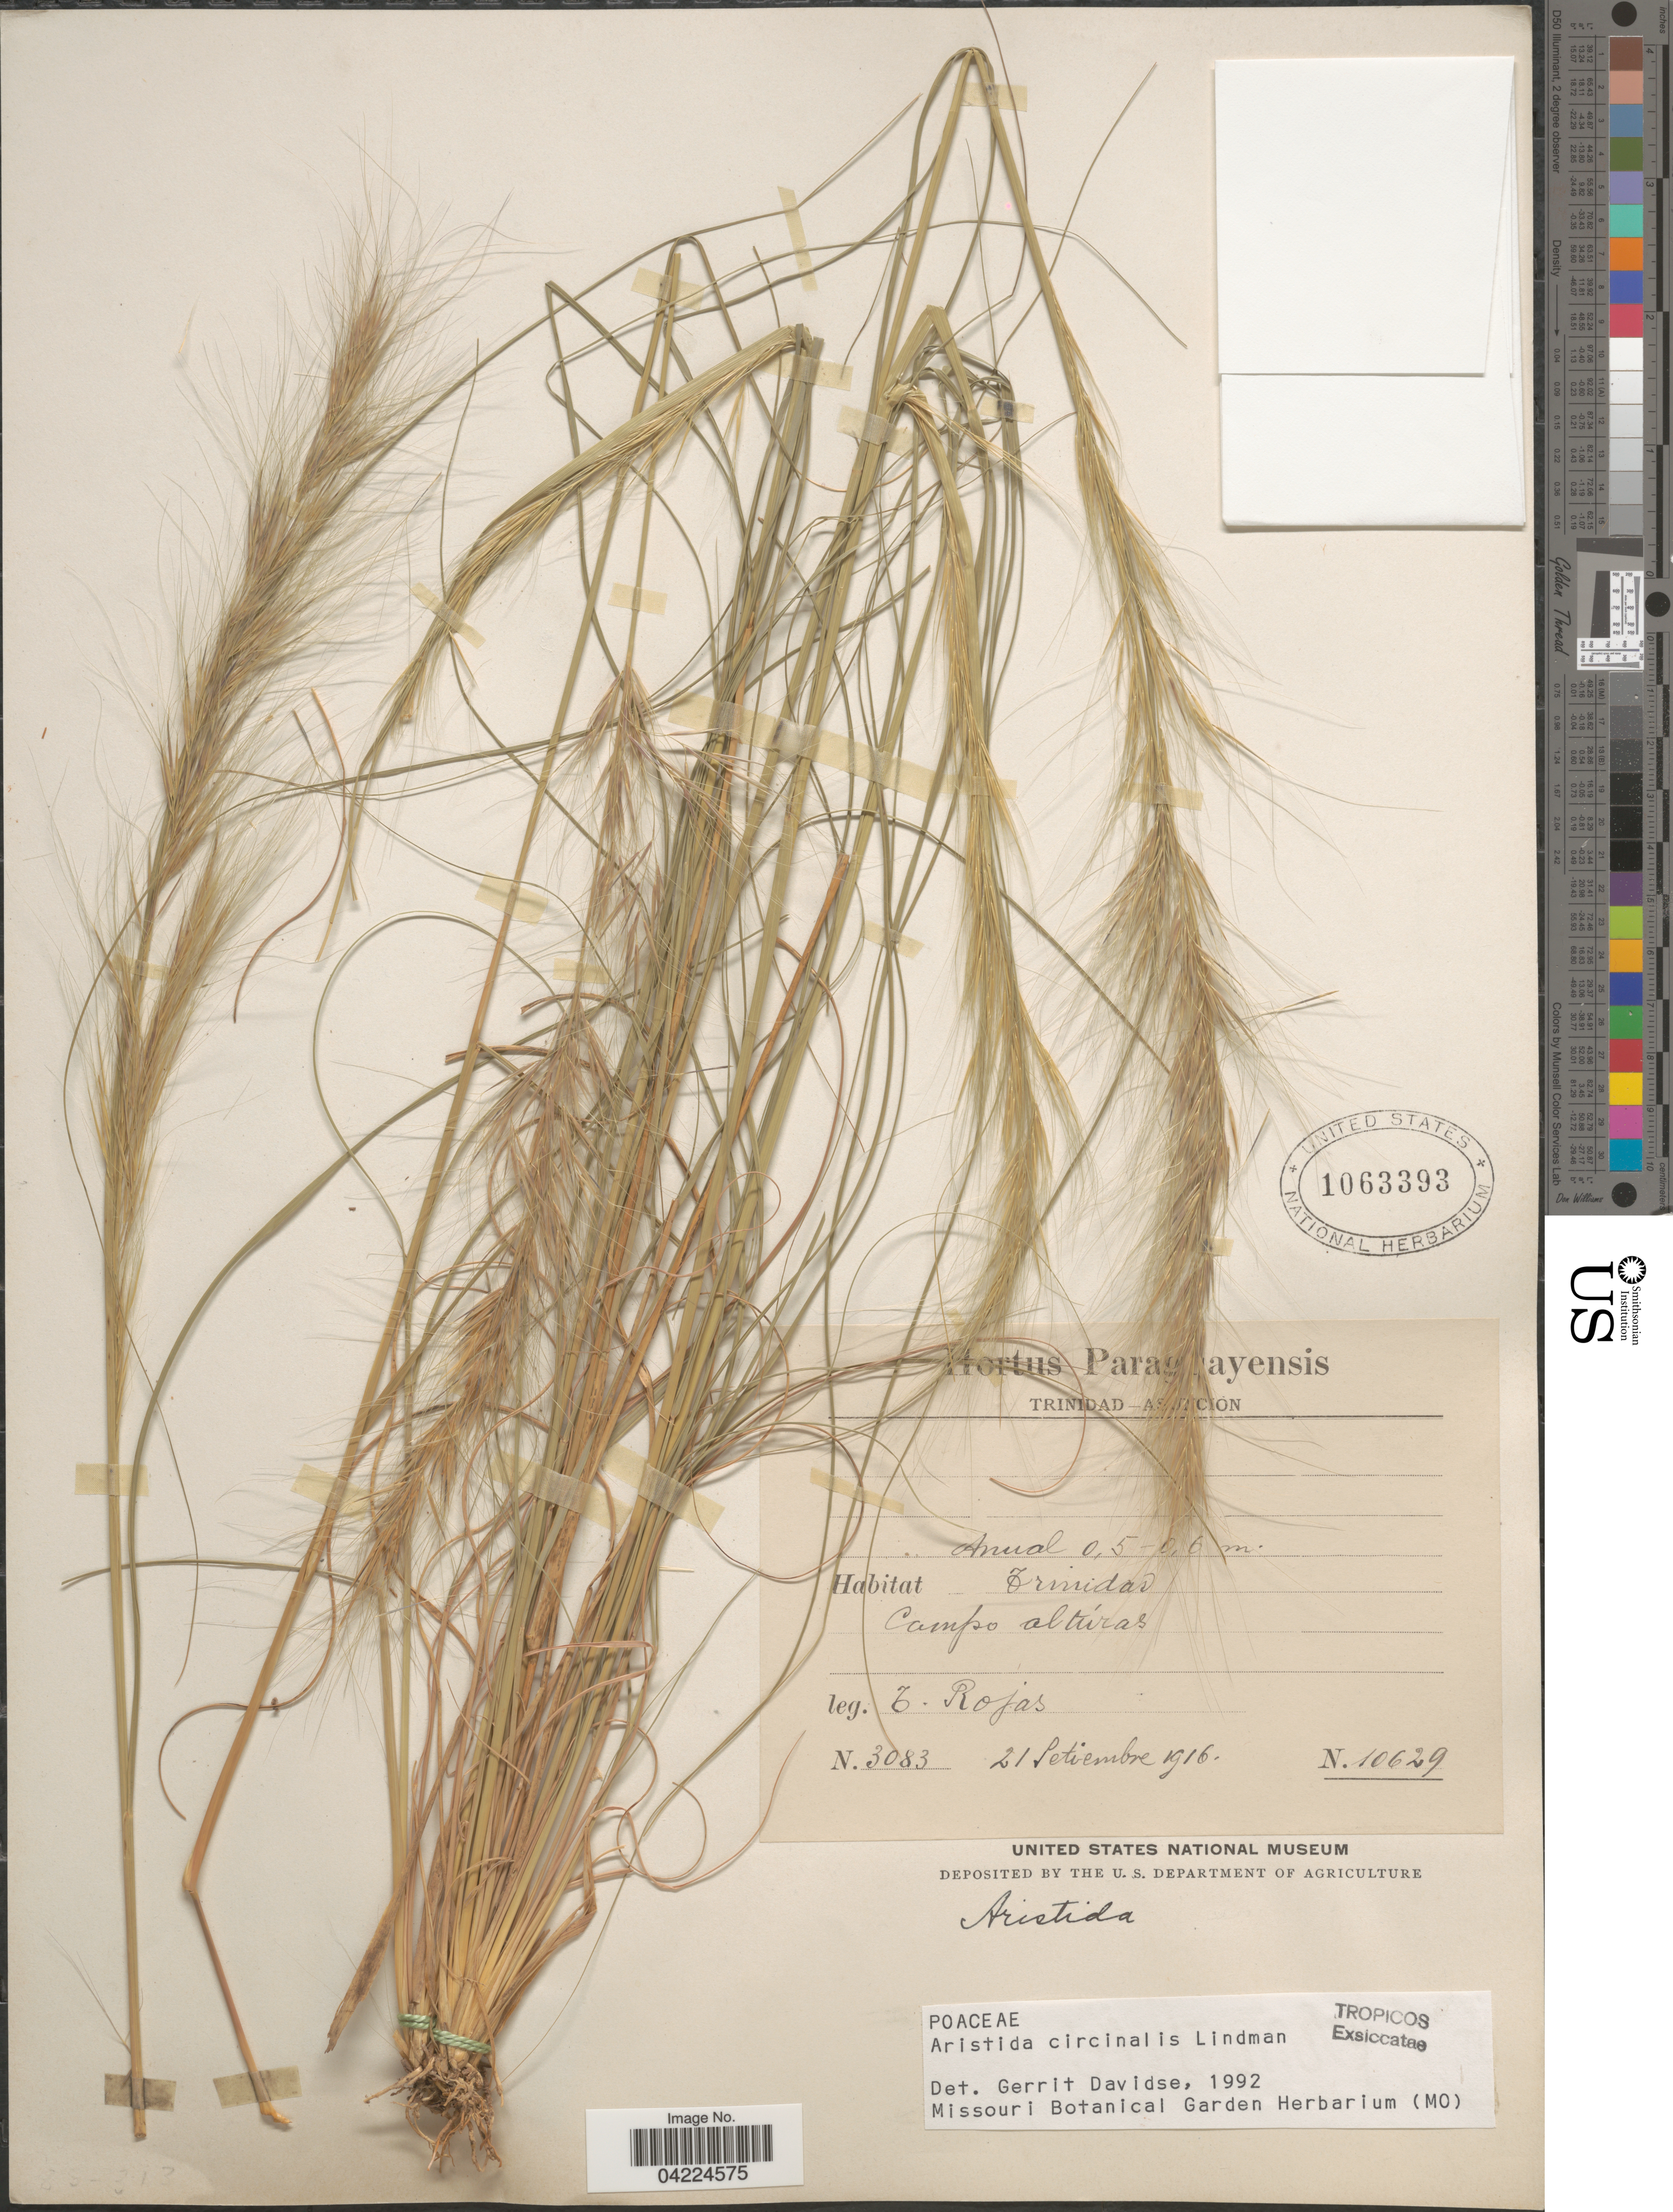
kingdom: Plantae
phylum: Tracheophyta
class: Liliopsida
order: Poales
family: Poaceae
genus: Aristida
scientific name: Aristida circinalis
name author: Lindm.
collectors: T. Rojas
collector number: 3083/10629?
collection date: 1916-09-21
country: Paraguay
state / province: Asuncion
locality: Trinidad. Campo altúras.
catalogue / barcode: US 1063393